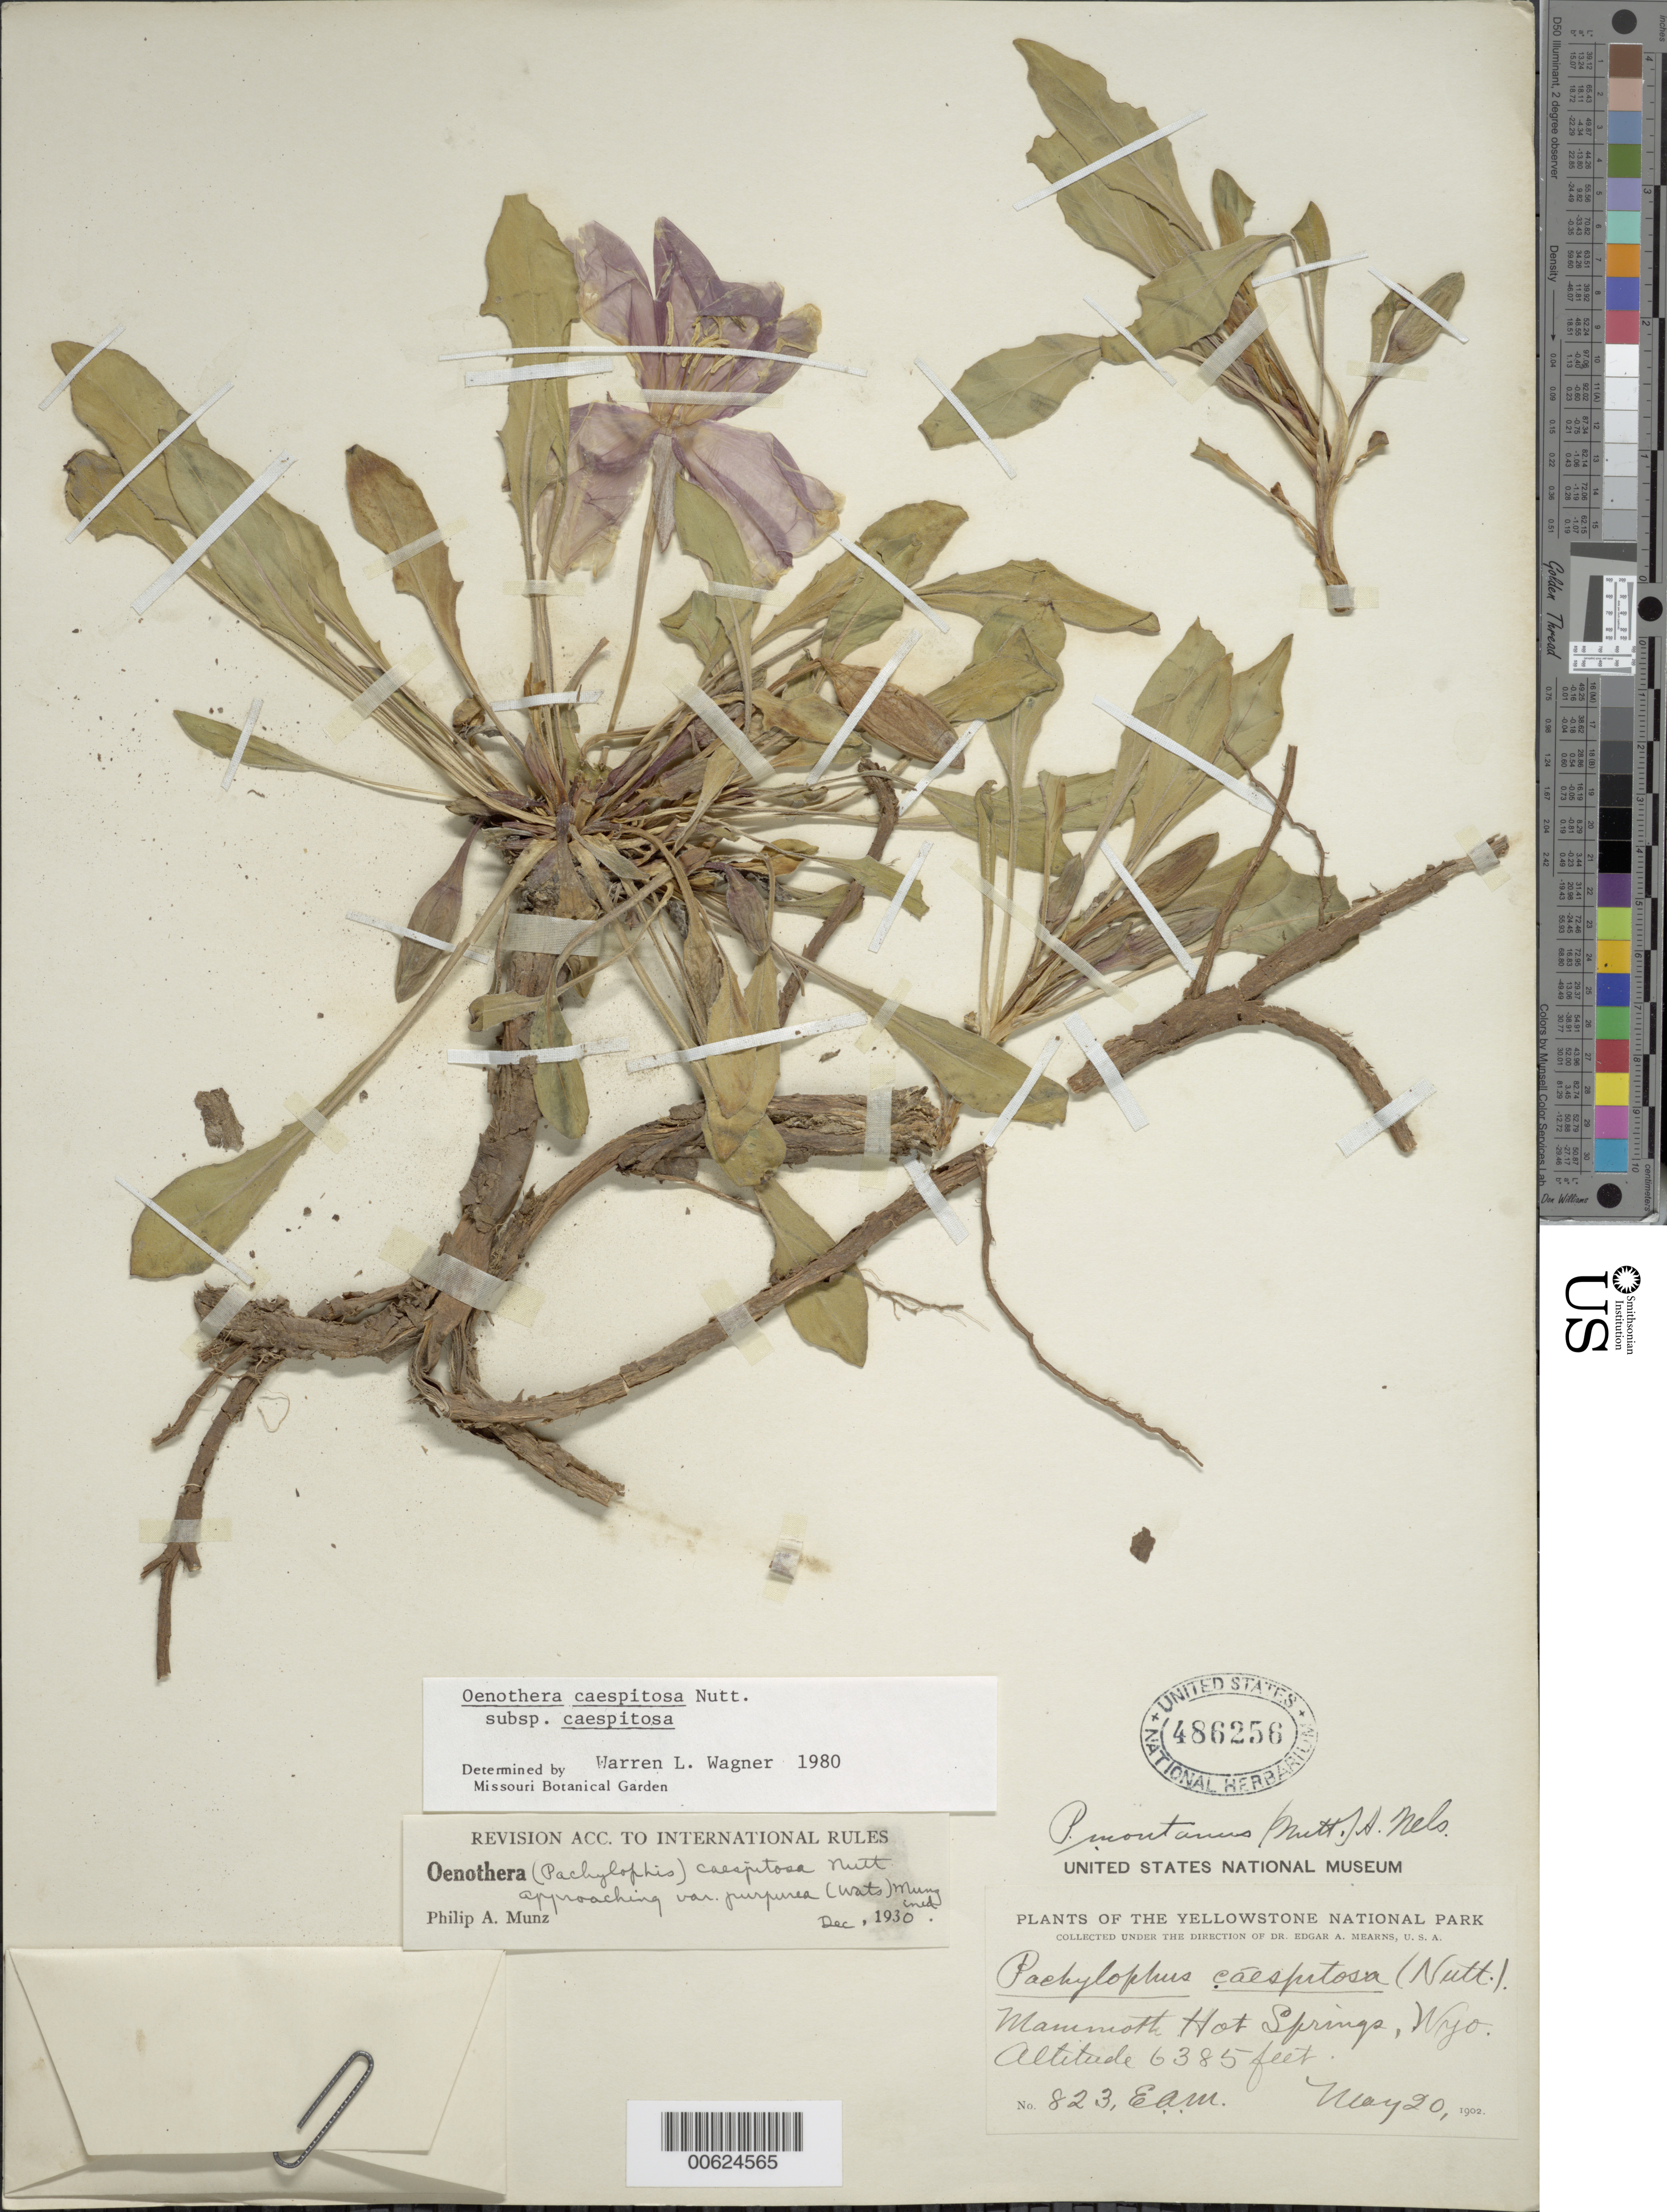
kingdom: Plantae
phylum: Tracheophyta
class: Magnoliopsida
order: Myrtales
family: Onagraceae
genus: Oenothera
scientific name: Oenothera cespitosa subsp. cespitosa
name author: Nutt.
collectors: E. A. Mearns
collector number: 823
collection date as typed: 20 May 1902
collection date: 1902-05-20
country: United States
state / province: Wyoming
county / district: Park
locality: Mammoth Hot Springs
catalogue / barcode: US 486256